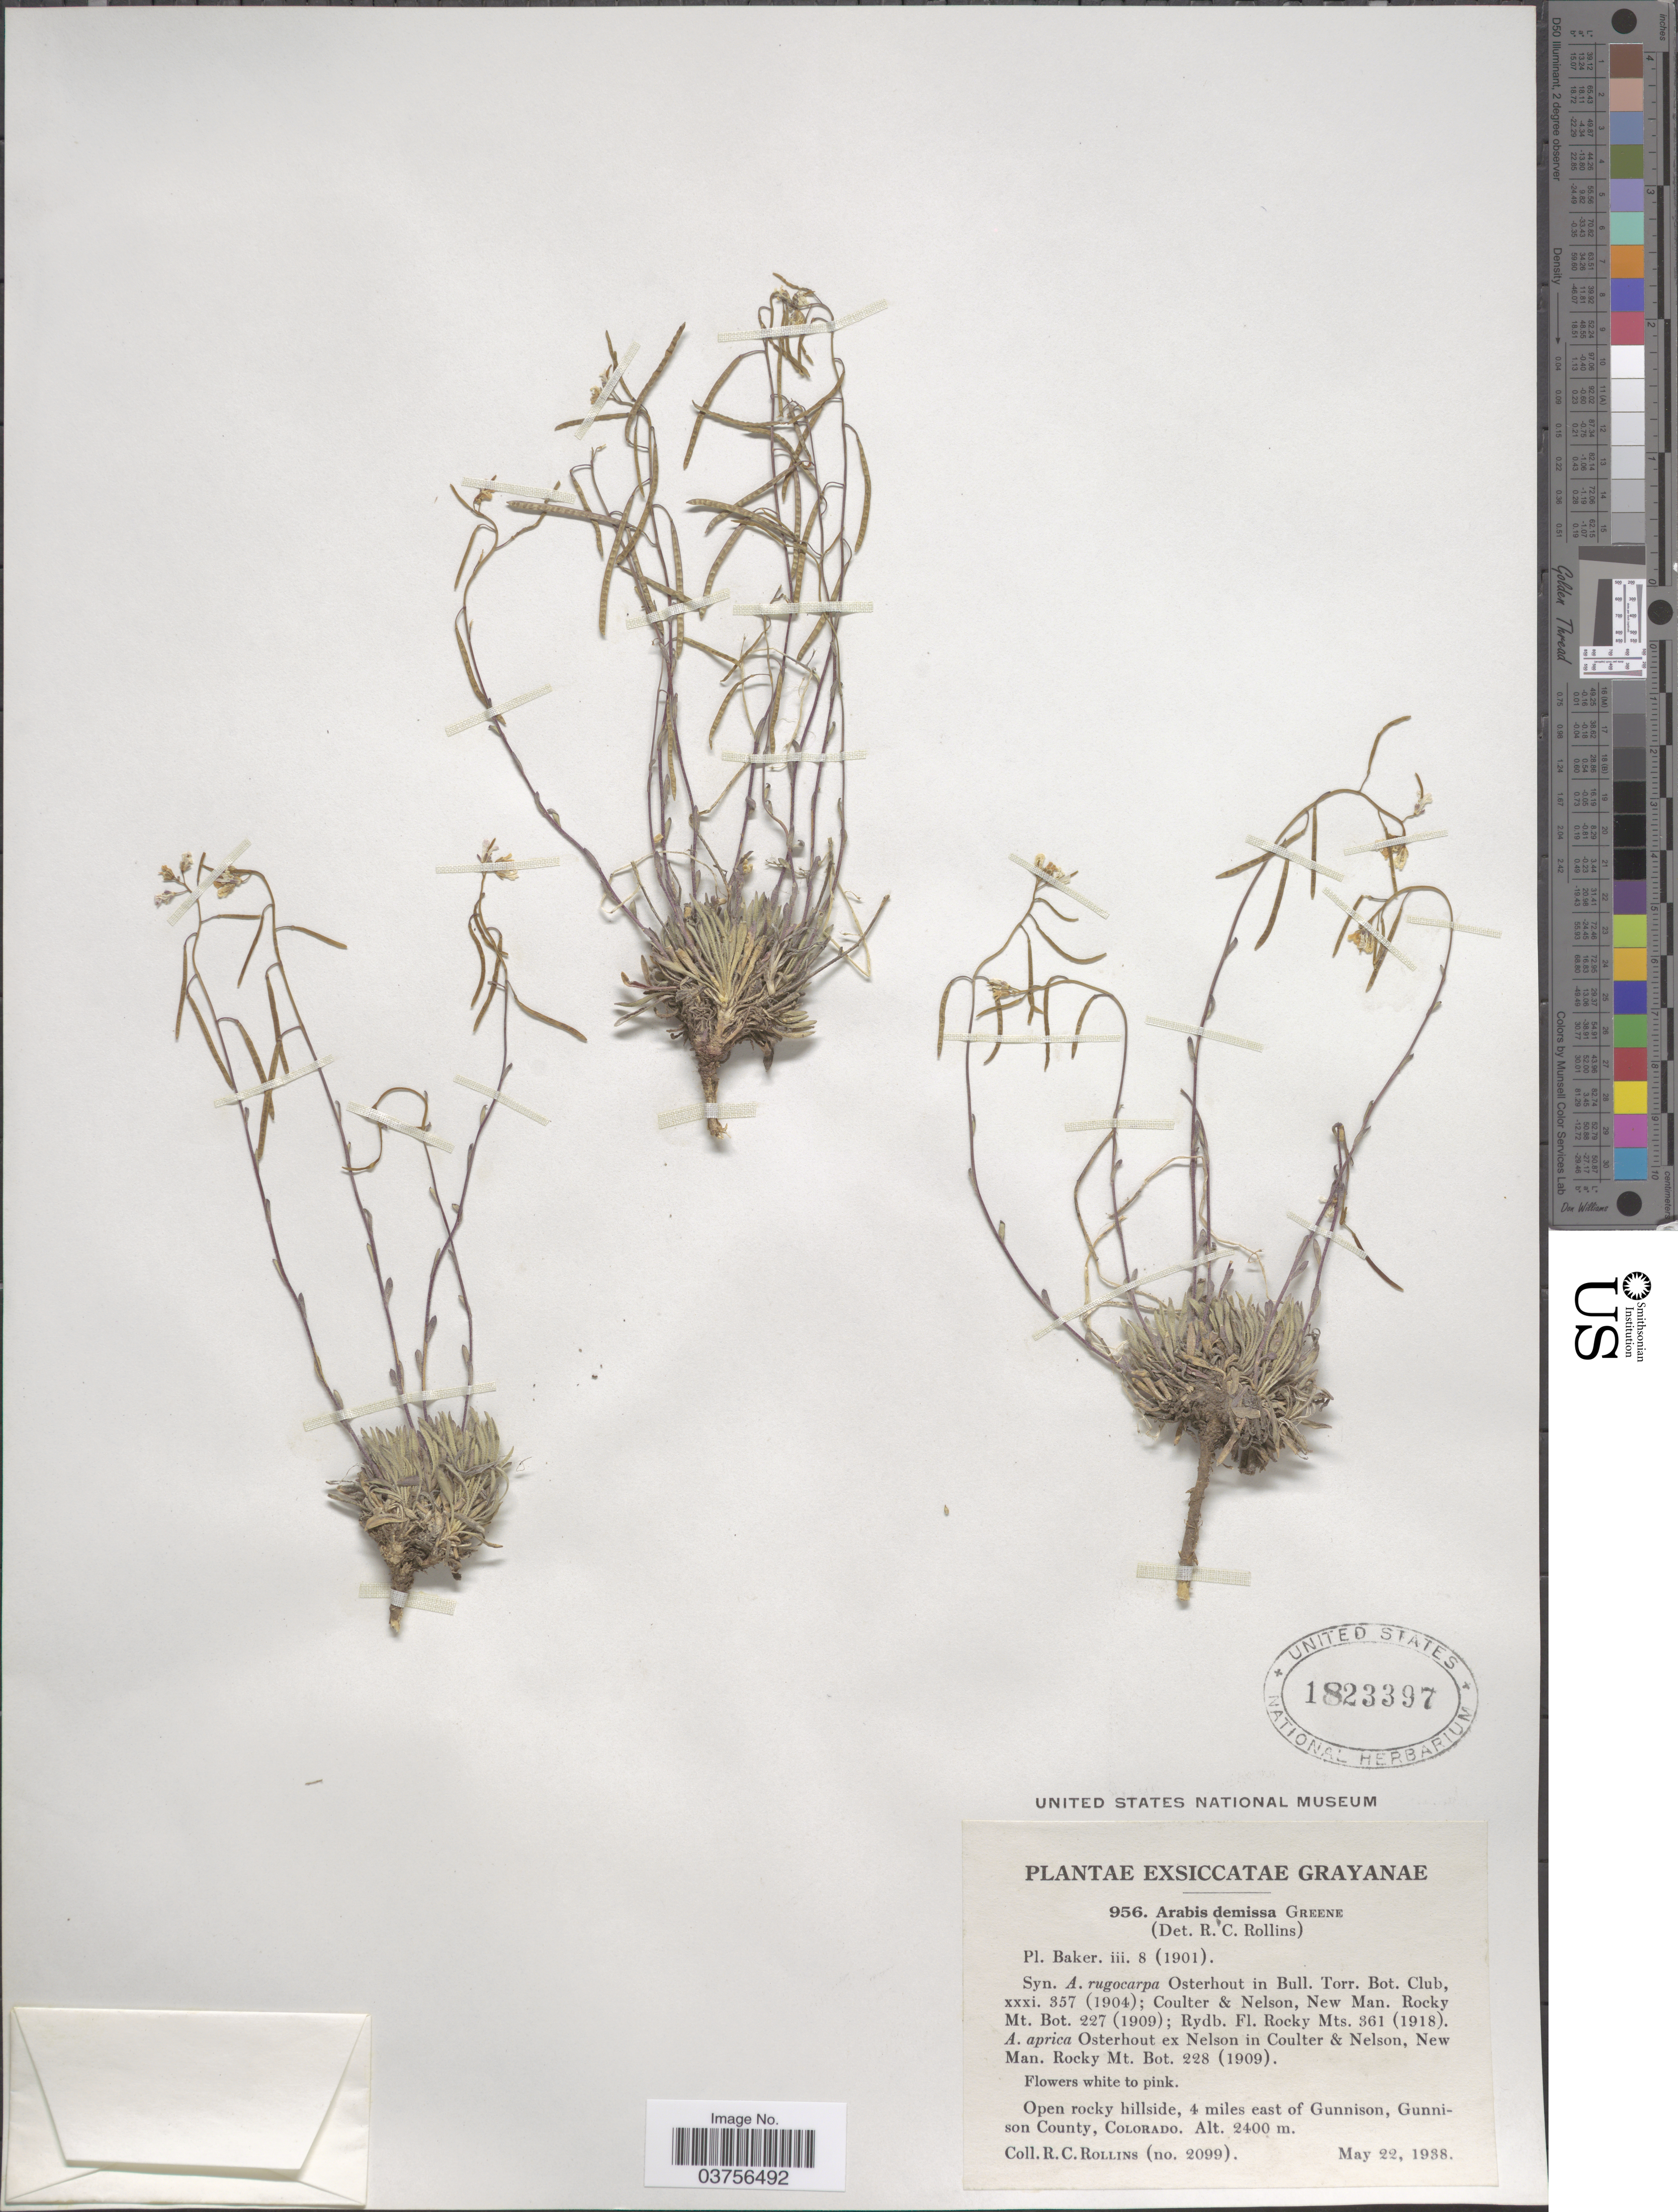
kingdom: Plantae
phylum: Tracheophyta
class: Magnoliopsida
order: Brassicales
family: Brassicaceae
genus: Arabis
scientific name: Arabis demissa var. demissa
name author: Greene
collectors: R. C. Rollins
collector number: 2099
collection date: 1938-05-22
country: United States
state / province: Colorado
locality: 4 miles east of Gunnison, Gunnison County.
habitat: open rocky hillside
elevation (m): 2400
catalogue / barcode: US 1823397